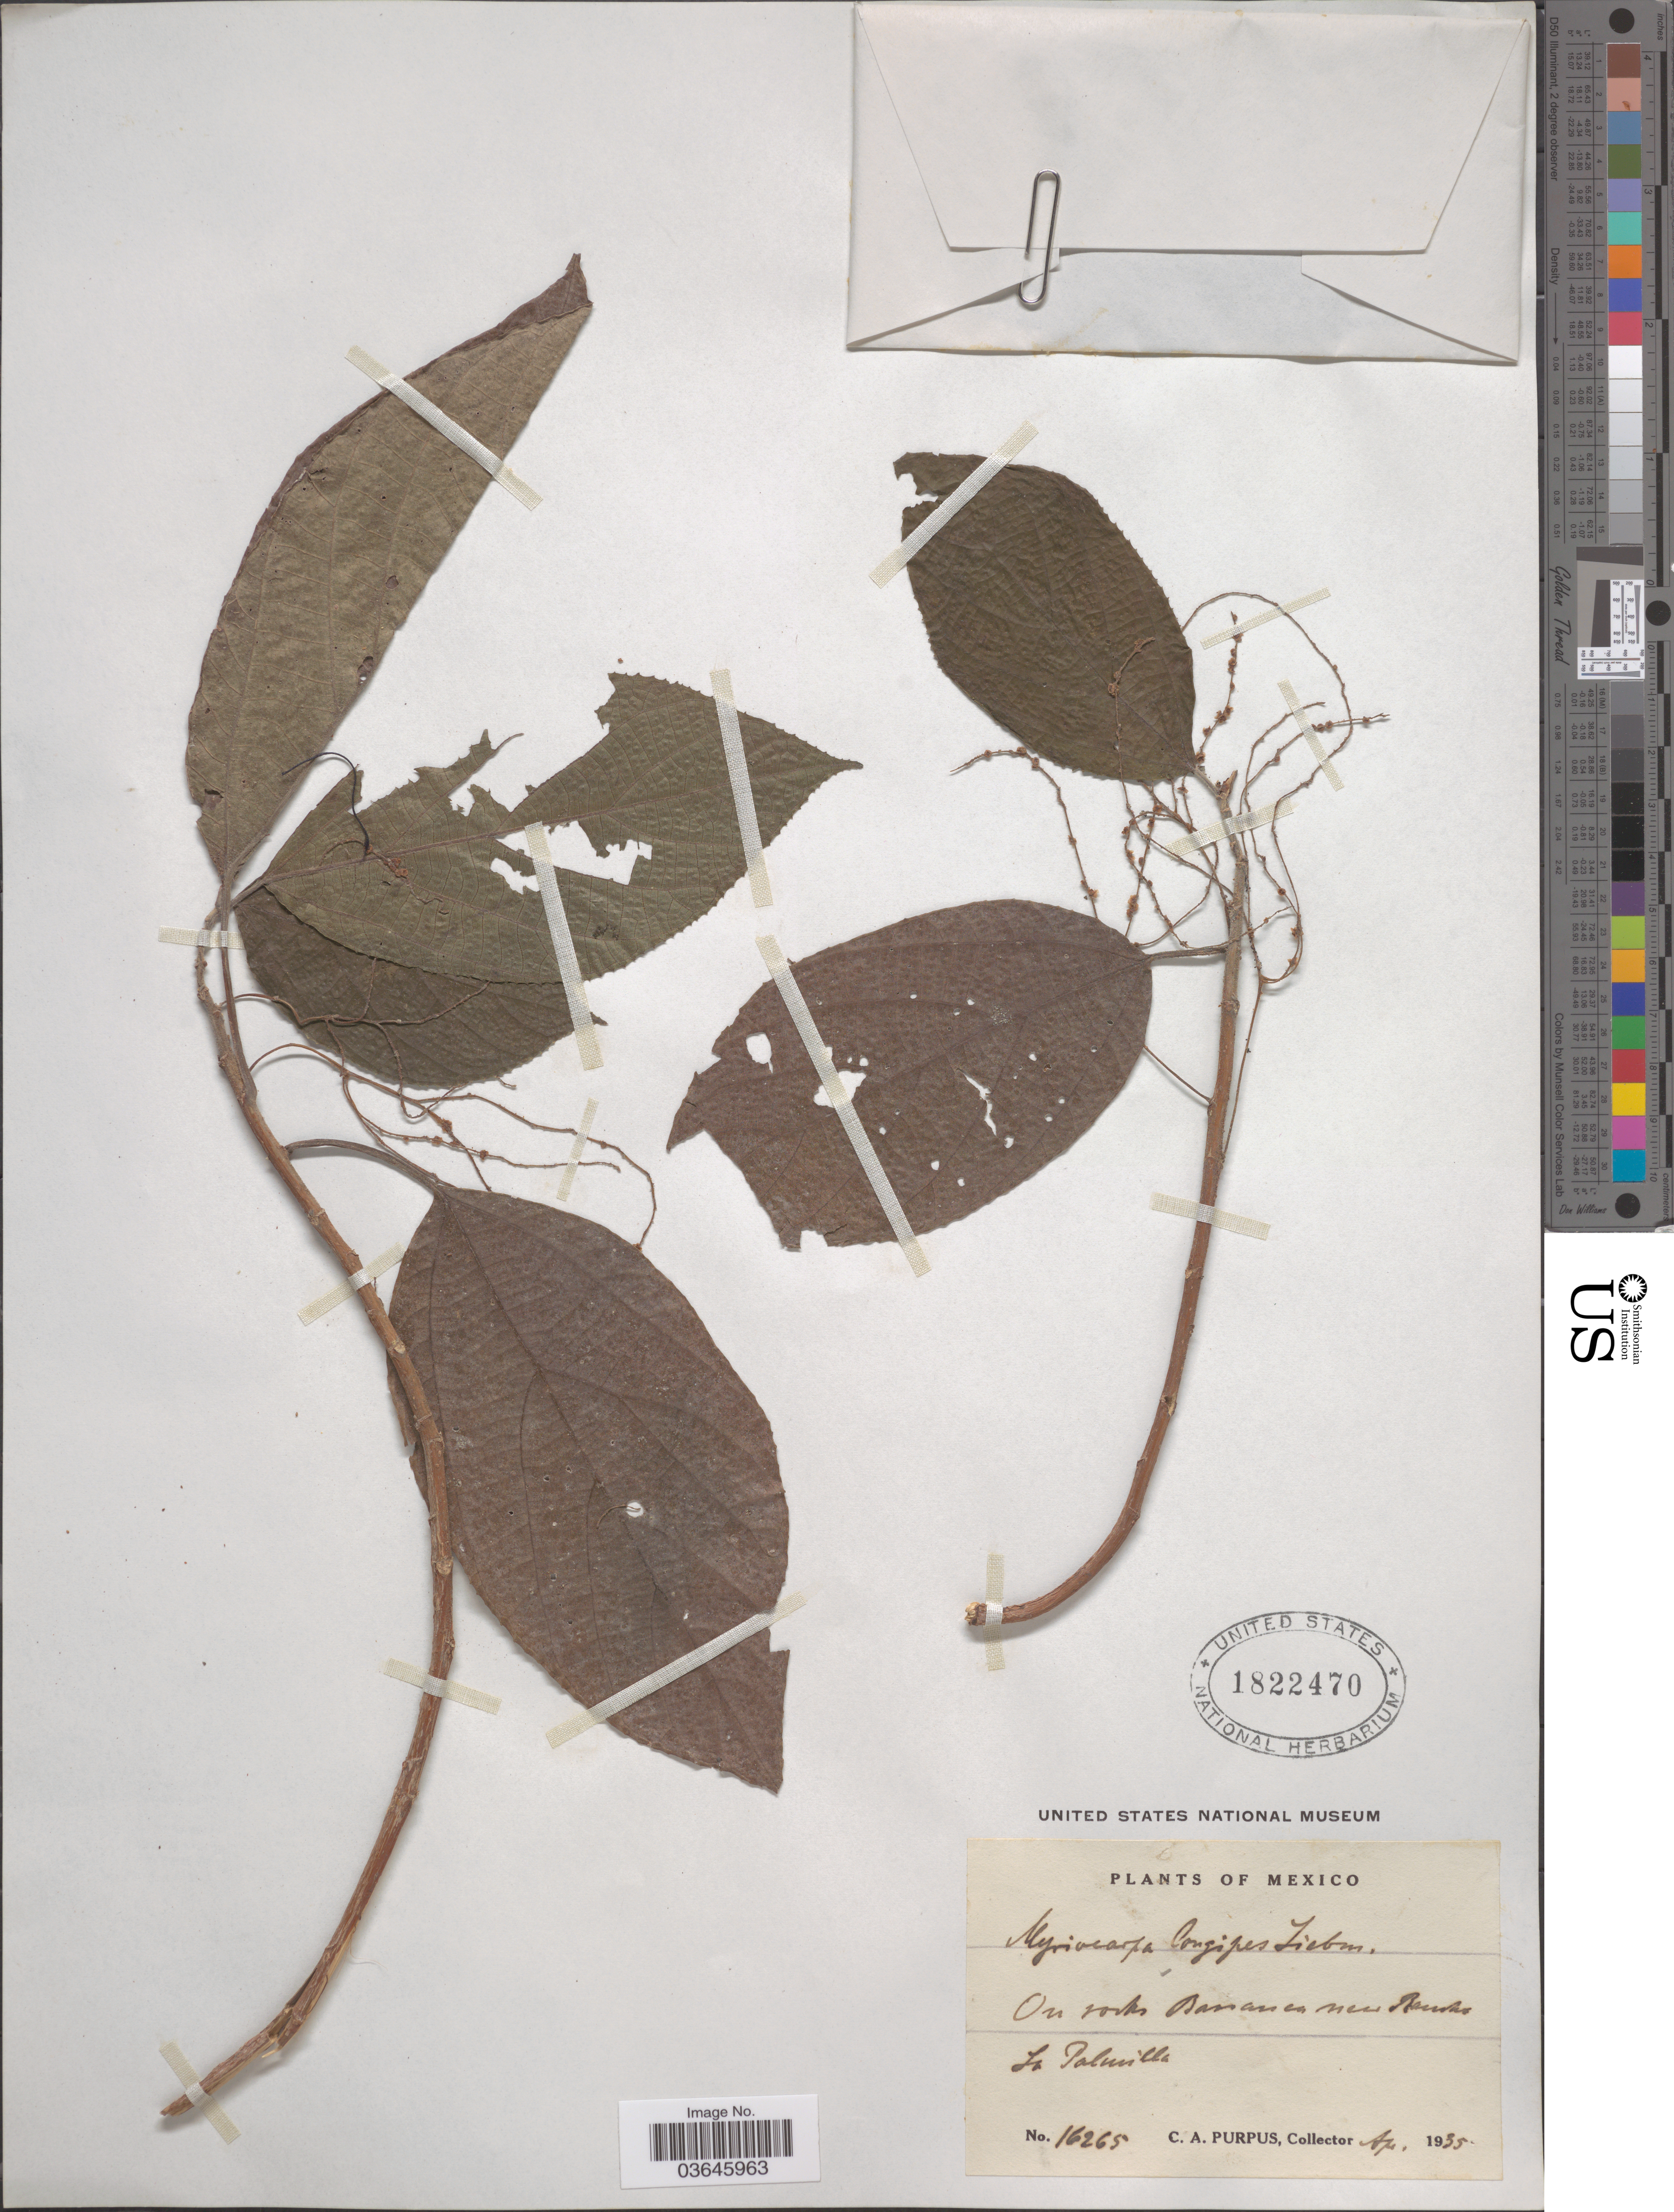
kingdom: Plantae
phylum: Tracheophyta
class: Magnoliopsida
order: Rosales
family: Urticaceae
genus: Myriocarpa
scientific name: Myriocarpa longipes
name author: Liebm.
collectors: C. A. Purpus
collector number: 16265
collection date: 1935-04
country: Mexico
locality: On rocks Bananen near Rancho La Palmilla.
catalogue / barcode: US 1822470